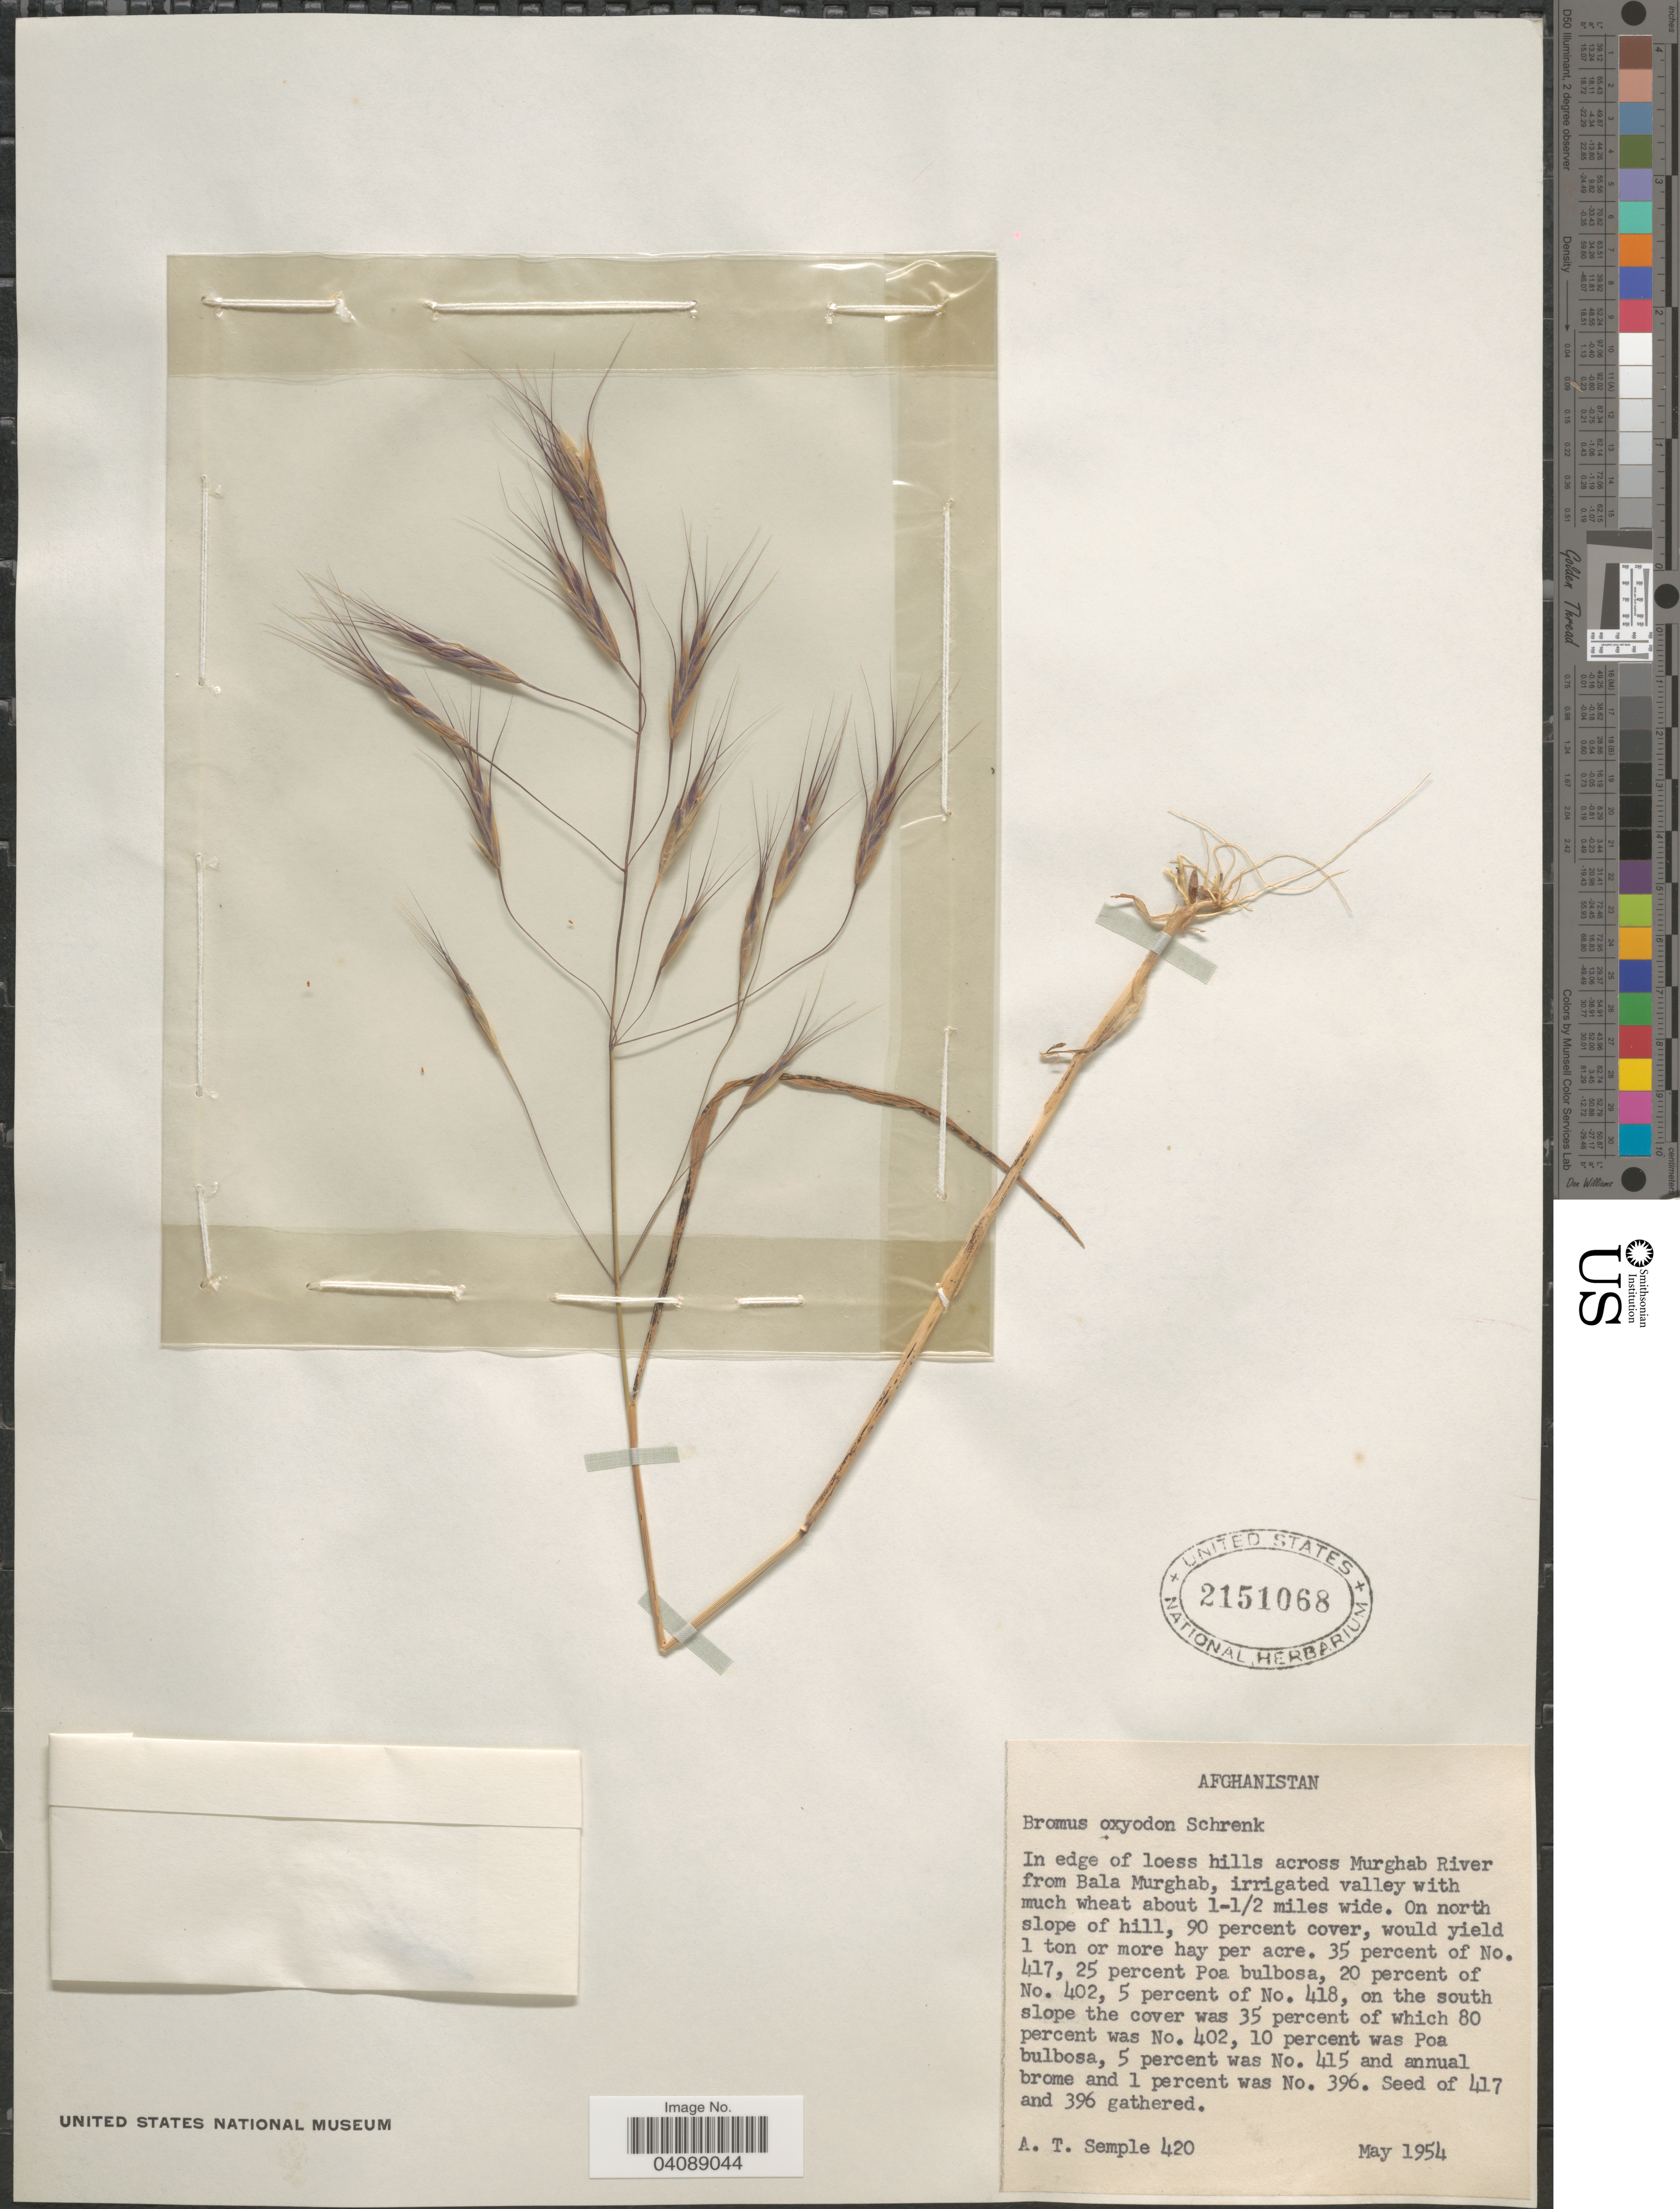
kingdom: Plantae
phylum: Tracheophyta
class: Liliopsida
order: Poales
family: Poaceae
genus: Bromus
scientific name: Bromus oxyodon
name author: Schrenk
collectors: A. Semple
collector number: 420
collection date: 1954-05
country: Afghanistan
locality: In edge of loess hills across Murghab River from Bala Murghab, irrigated valley with much wheat about 1-1/2 miles wide.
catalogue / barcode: US 2151068